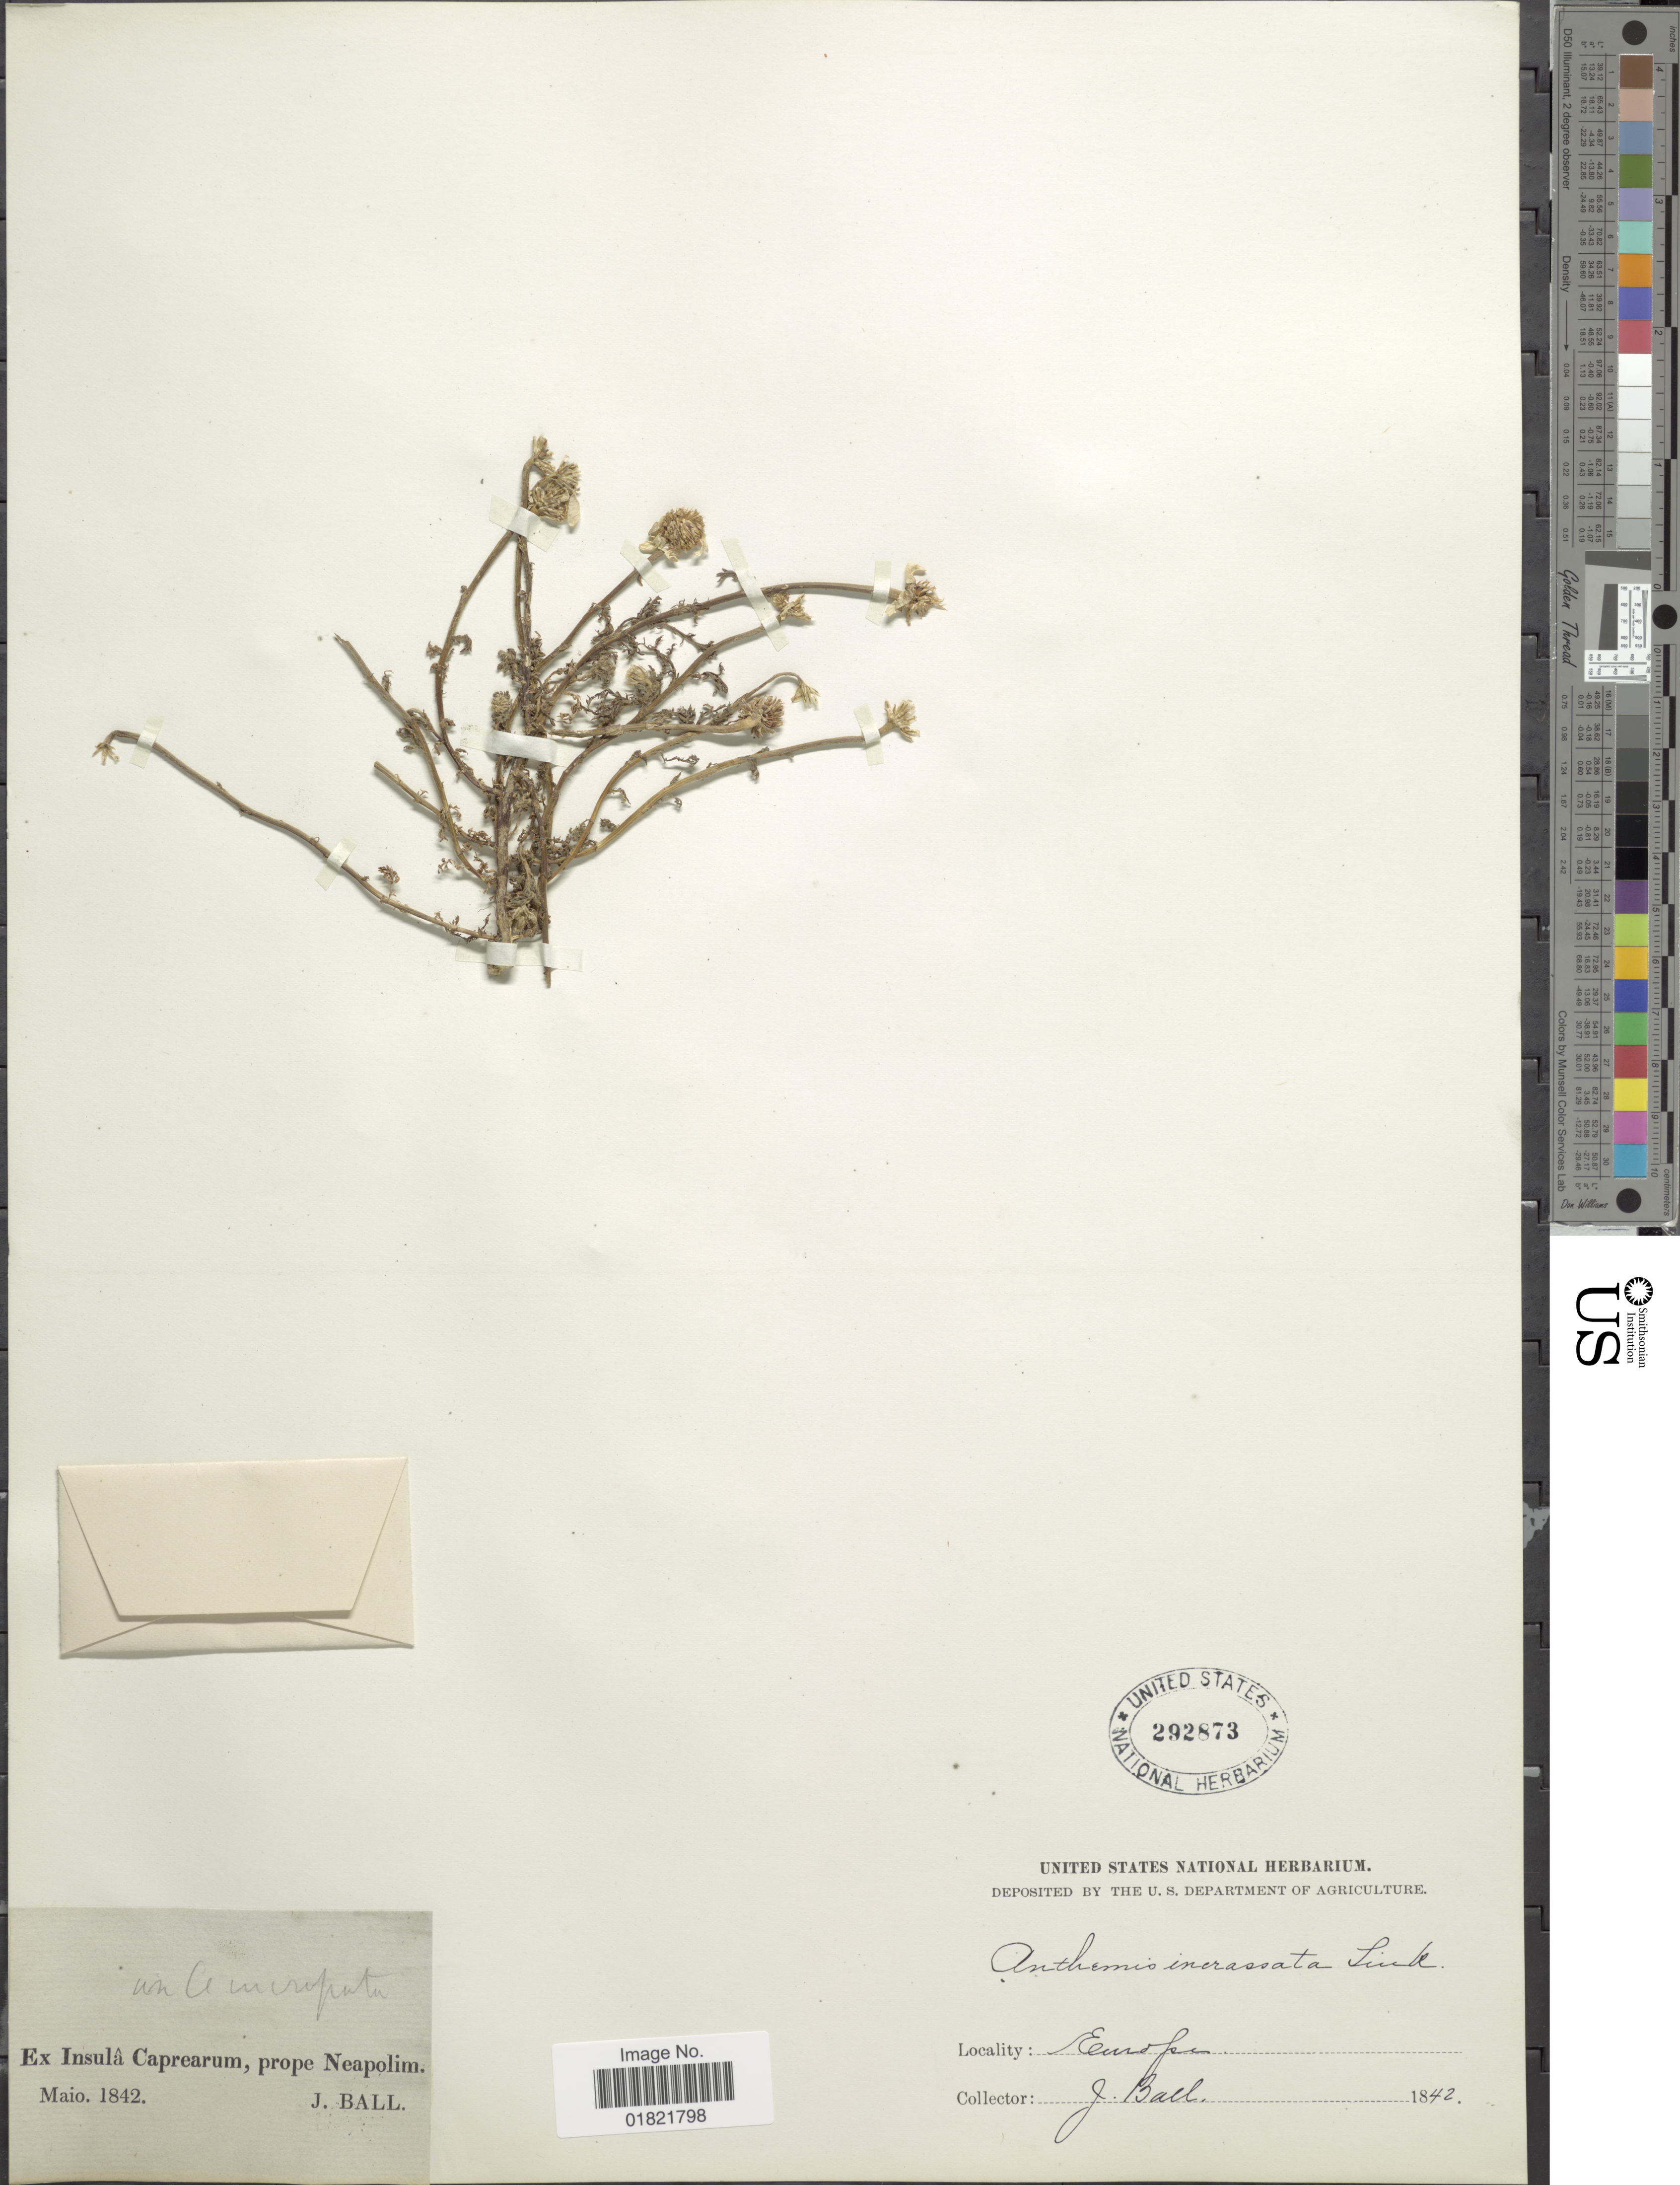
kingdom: Plantae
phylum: Tracheophyta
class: Magnoliopsida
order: Asterales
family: Asteraceae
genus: Anthemis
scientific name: Anthemis incrassata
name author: Loisel.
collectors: J. Ball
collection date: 1842-05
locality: Europe, Caprearum, prope Neapolim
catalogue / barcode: US 292873